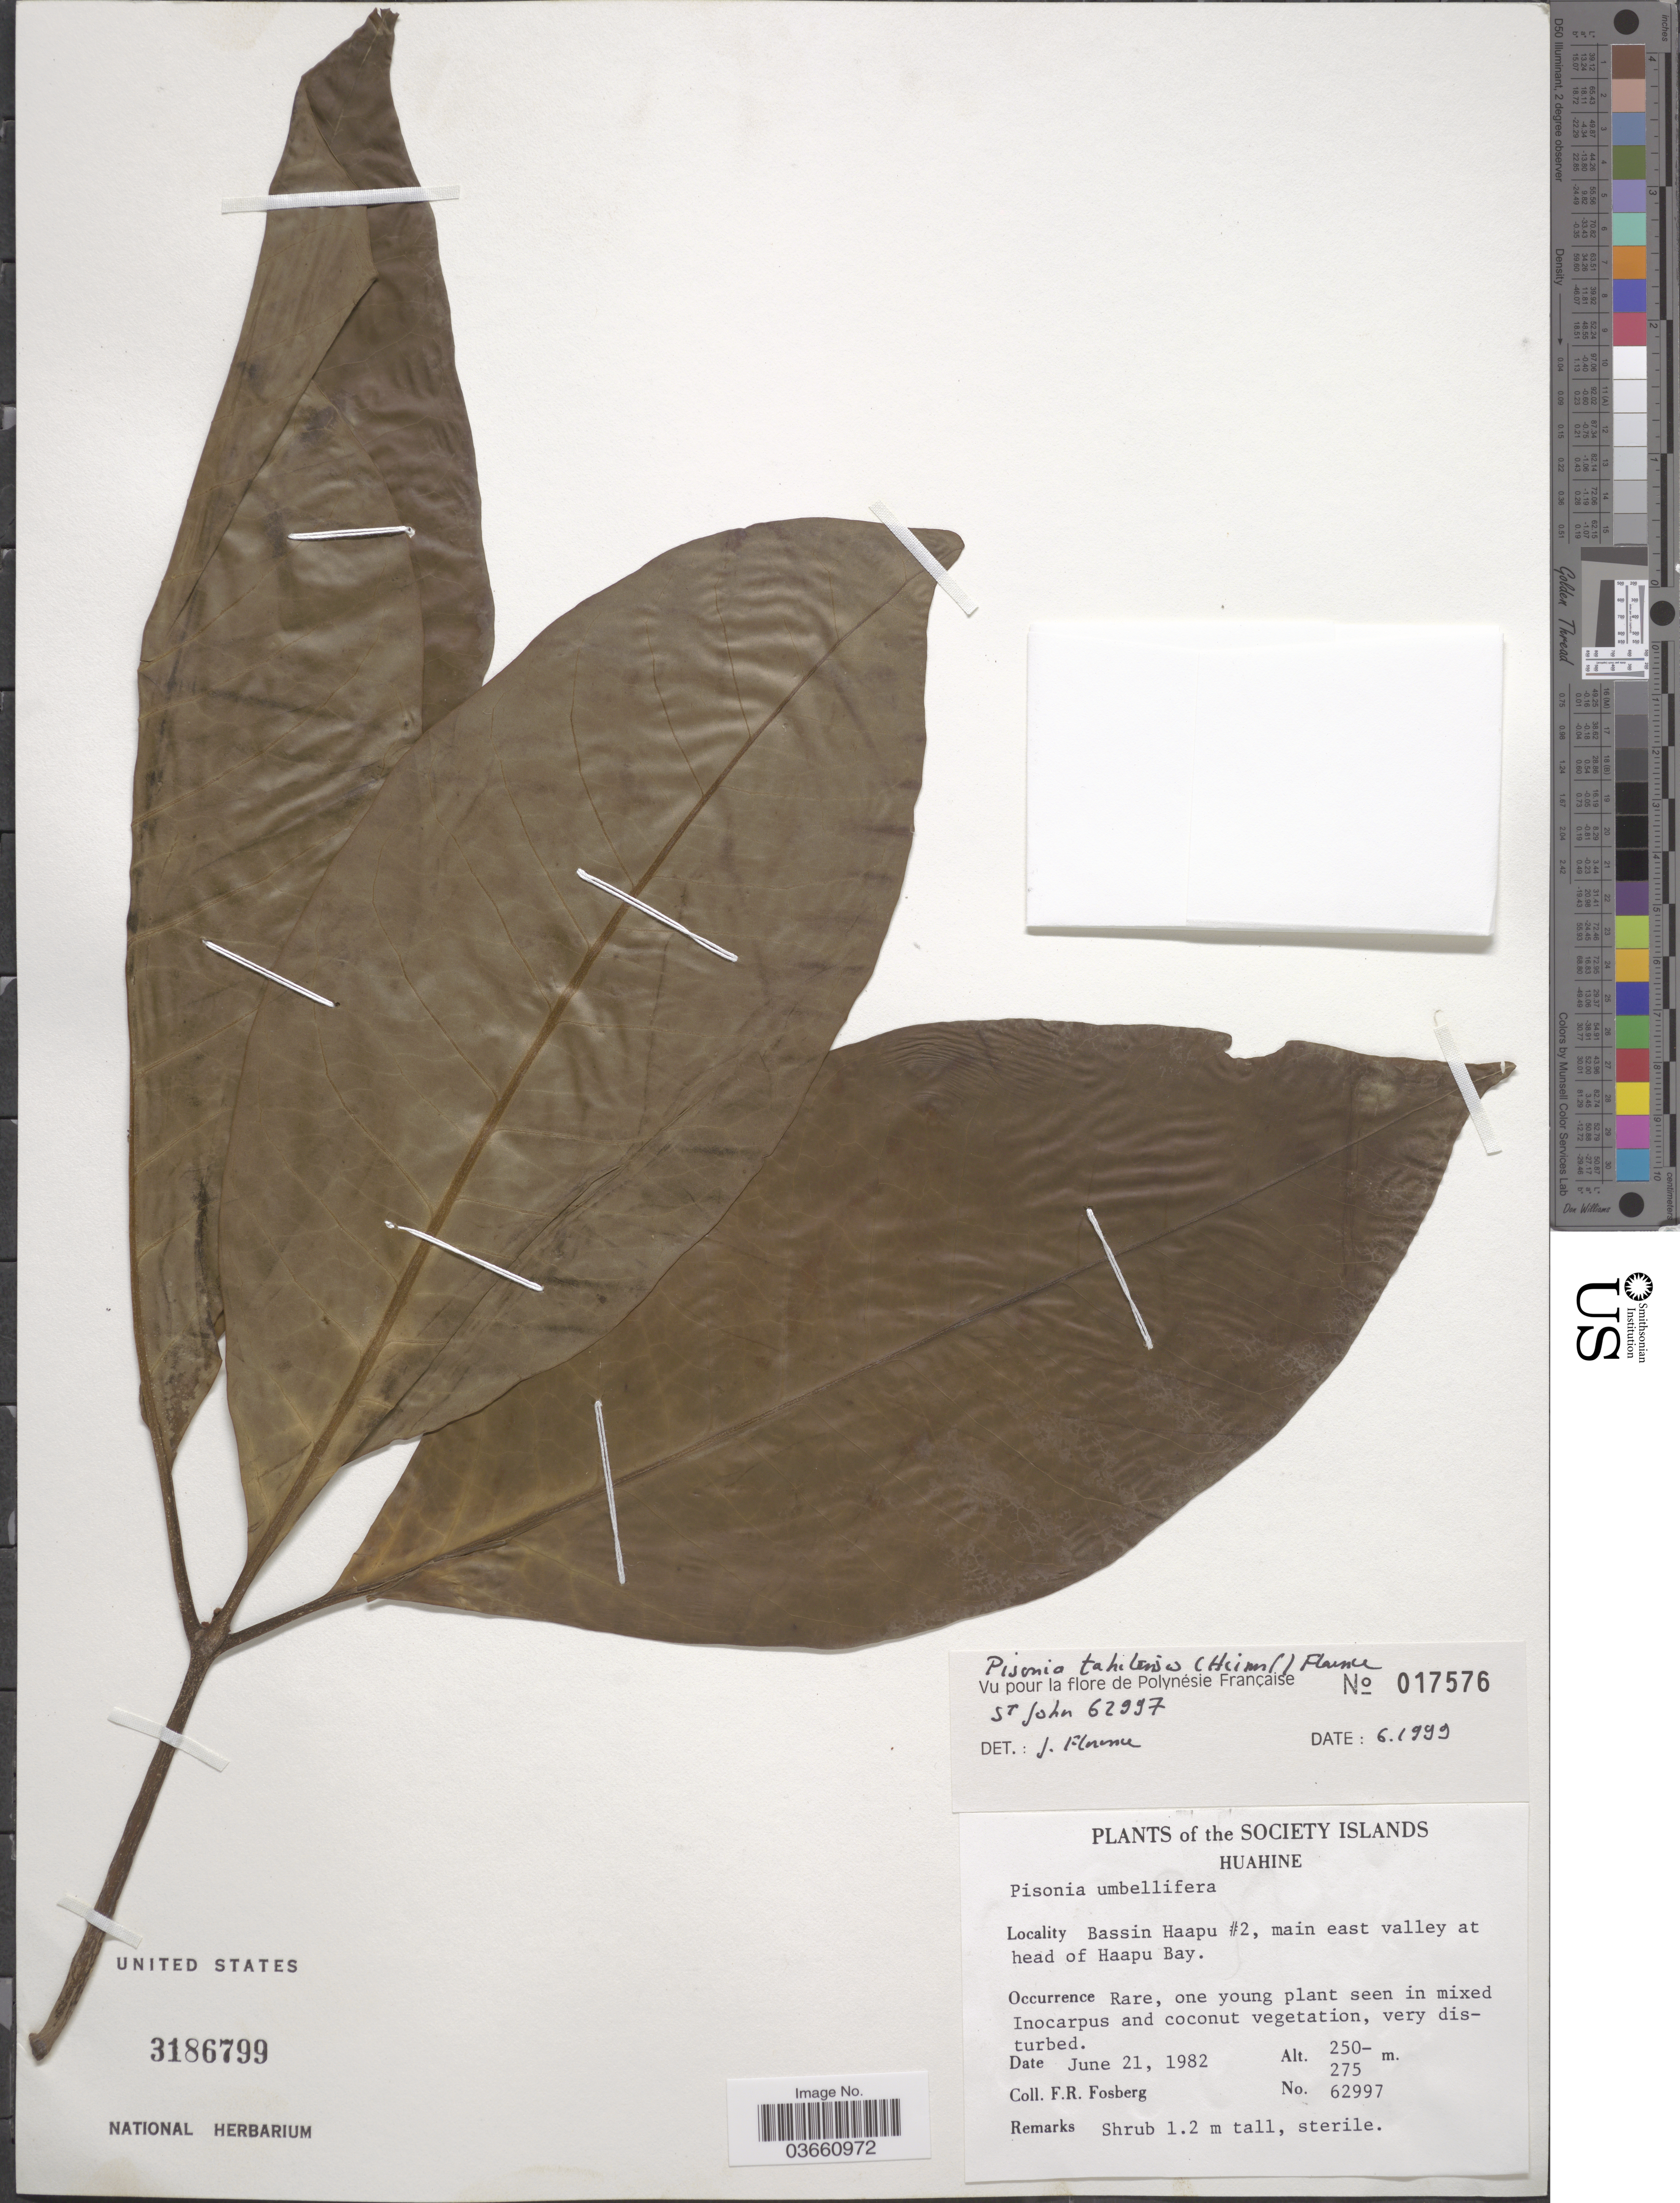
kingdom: Plantae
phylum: Tracheophyta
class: Magnoliopsida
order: Caryophyllales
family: Nyctaginaceae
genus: Ceodes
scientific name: Ceodes taitensis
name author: (Heimerl) Rossetto & Caraballo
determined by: Wagner, W. L., (BOT), Smithsonian Institution - National Museum of Natural History (UNITED STATES)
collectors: F. R. Fosberg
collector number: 62997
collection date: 1982-06-21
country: French Polynesia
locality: Society Islands. Huahine. Bassin Haapu #2, main east valley at head of Haapu Bay.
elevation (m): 250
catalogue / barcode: US 3186799